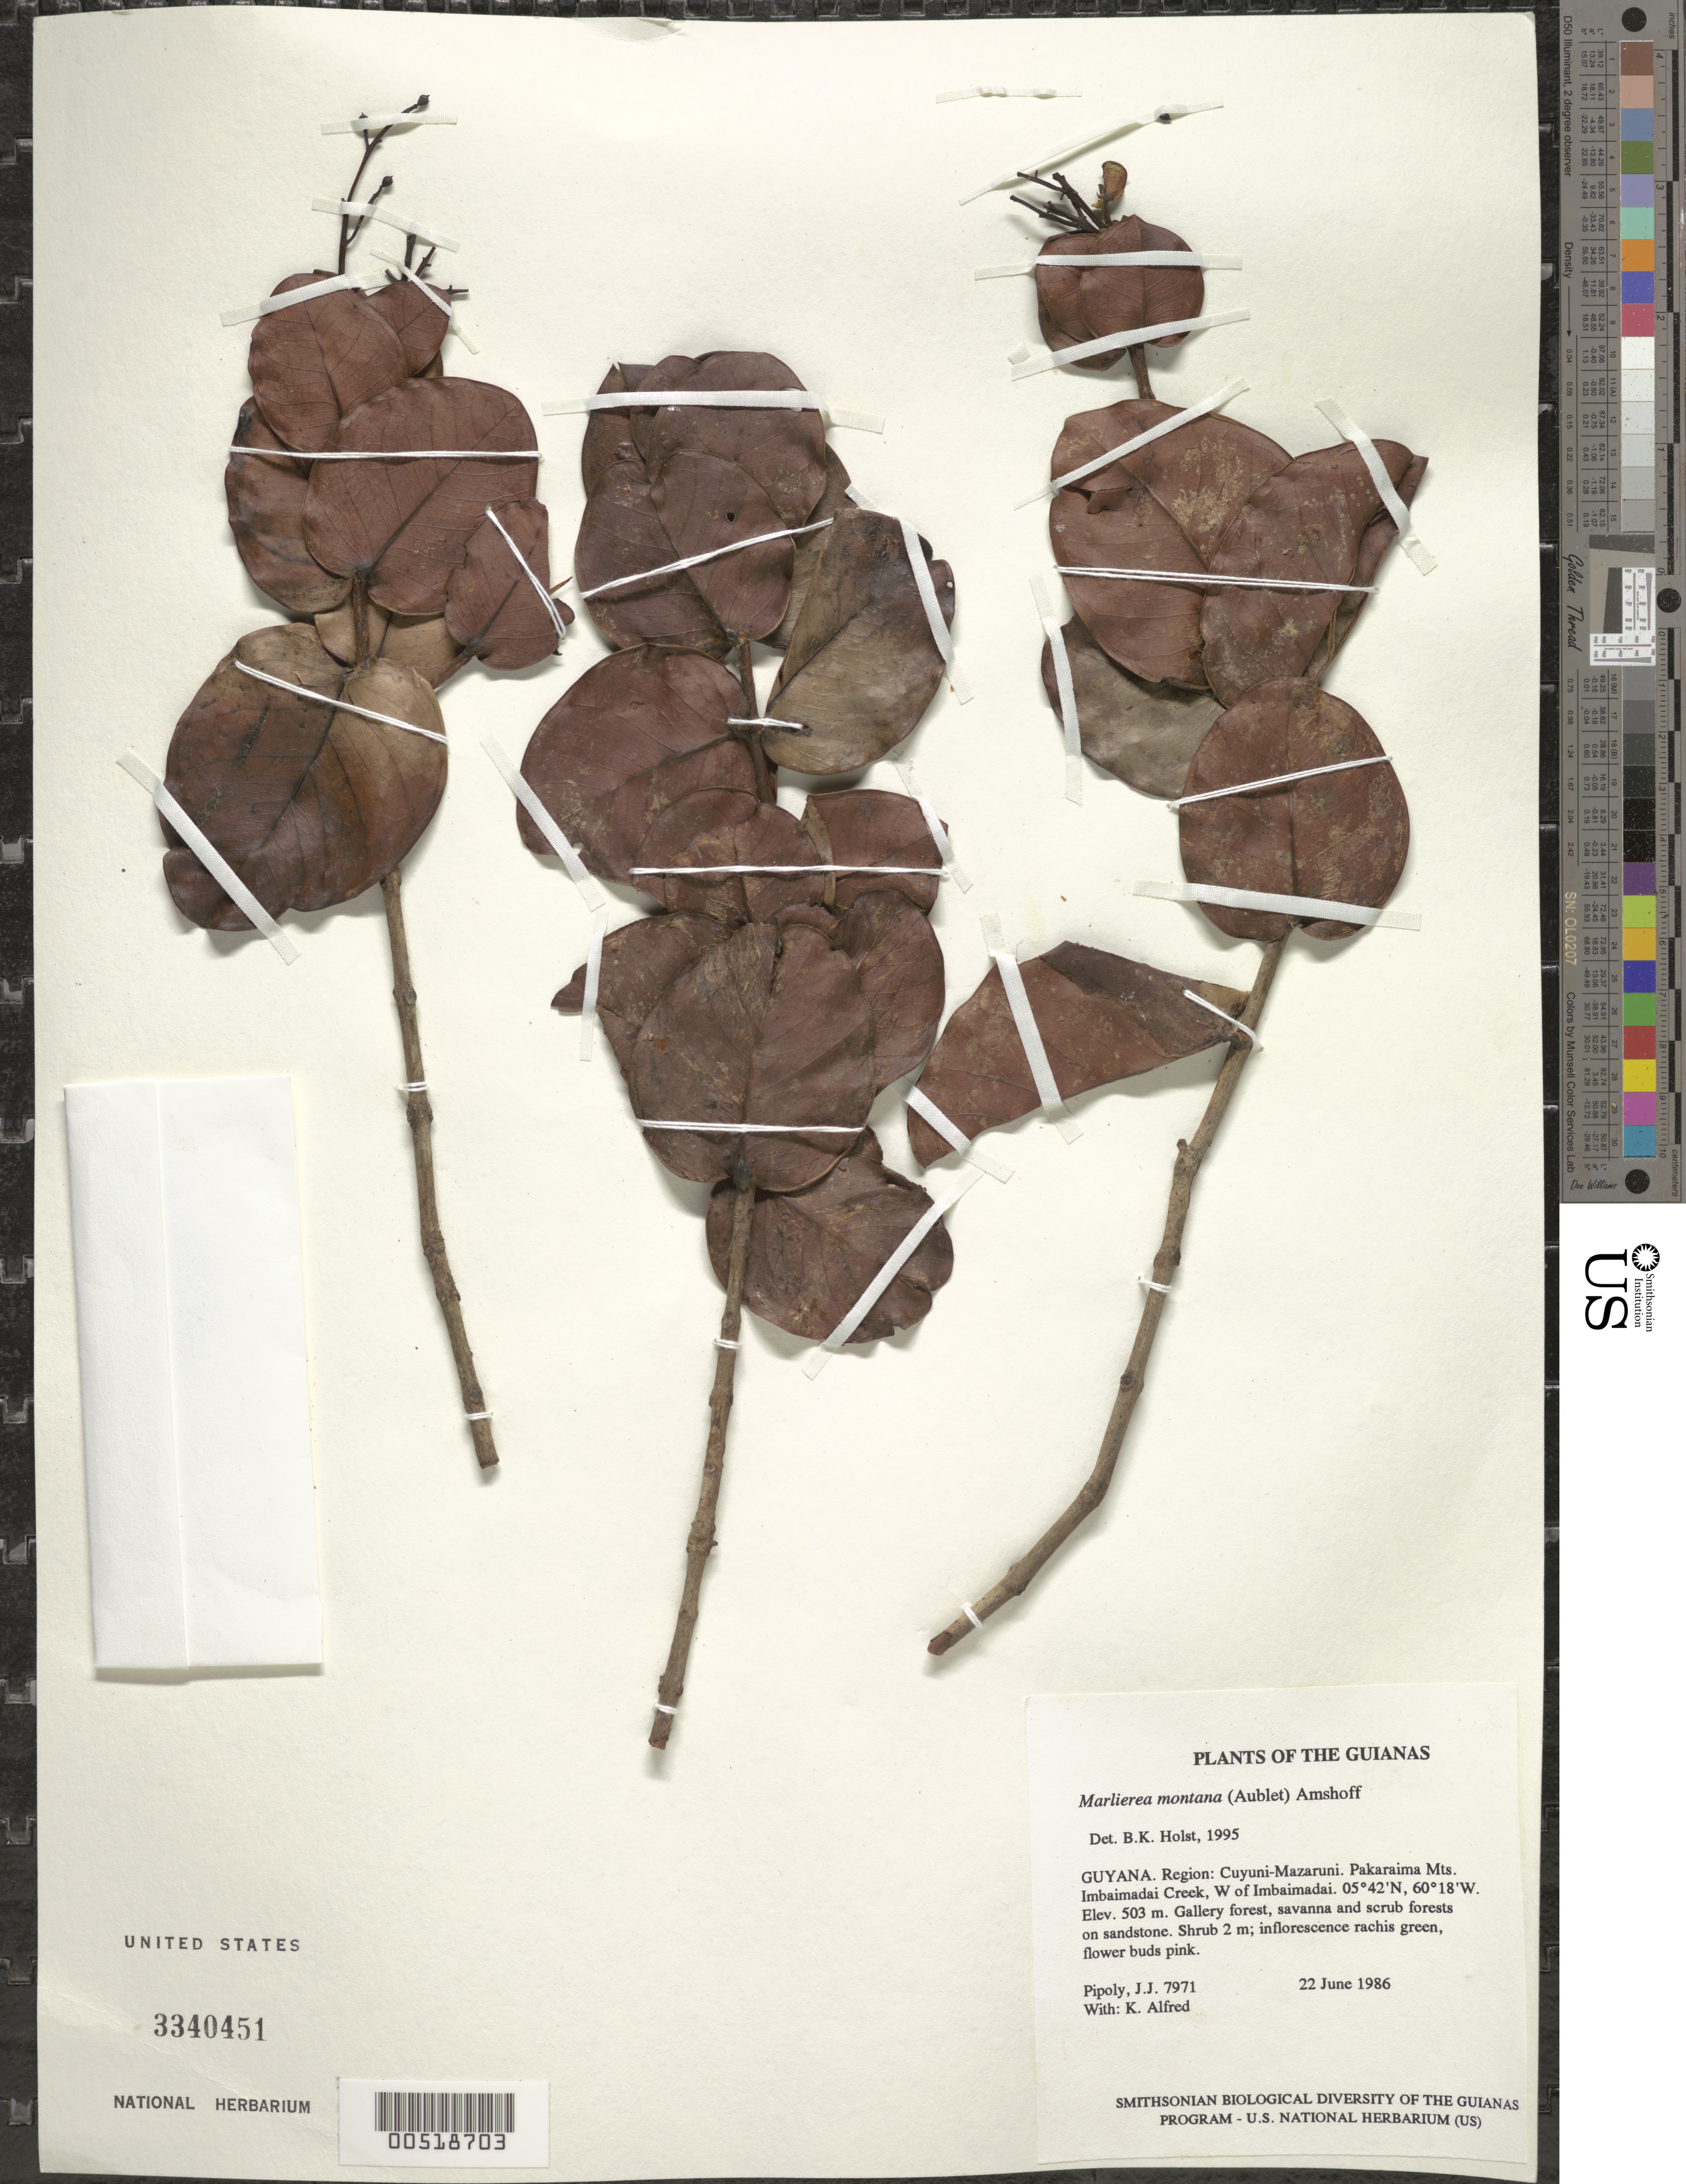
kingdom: Plantae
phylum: Tracheophyta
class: Magnoliopsida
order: Myrtales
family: Myrtaceae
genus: Myrcia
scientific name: Myrcia neomontana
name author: E. Lucas & C.E. Wilson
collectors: J. J. Pipoly & K. Alfred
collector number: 7971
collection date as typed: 22 June 1986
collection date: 1986-06-22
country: Guyana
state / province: Cuyuni-Mazaruni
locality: Pakaraima Mts. Imbaimadai Creek, W of Imbaimadai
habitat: Gallery forest, savanna and scrub forests on sandstone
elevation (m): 503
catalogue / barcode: US 3340451